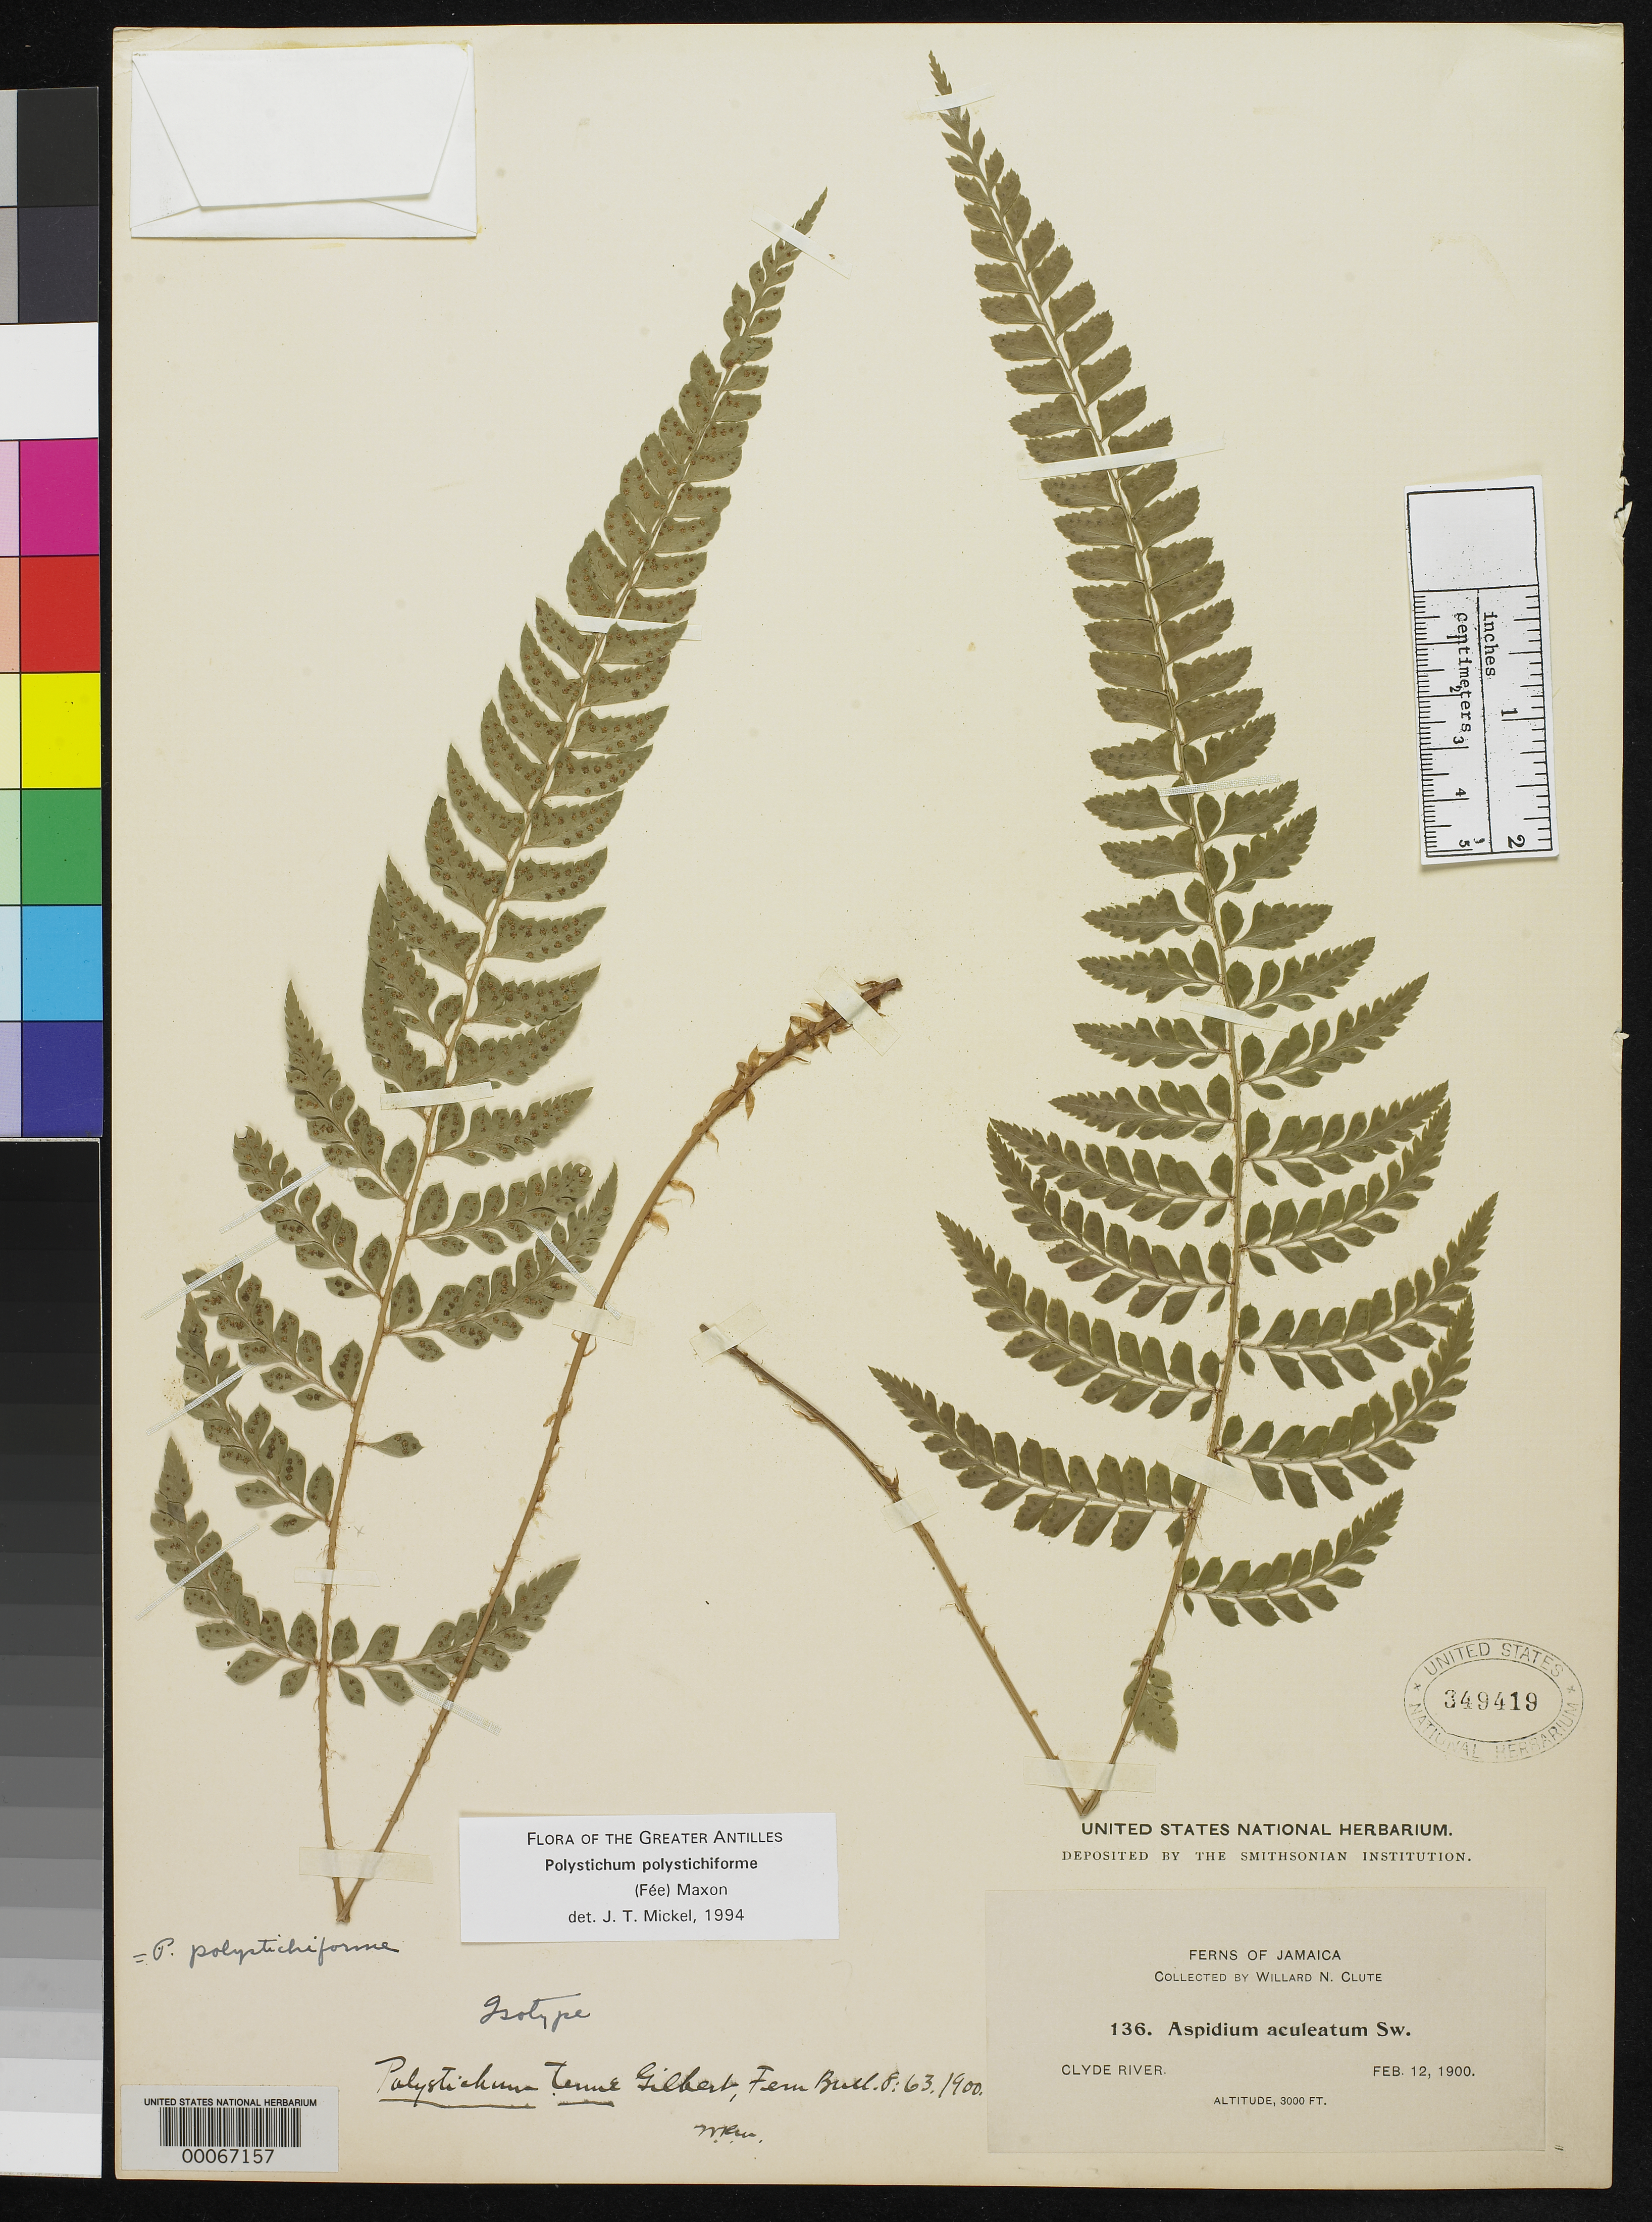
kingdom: Plantae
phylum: Tracheophyta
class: Polypodiopsida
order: Polypodiales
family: Dryopteridaceae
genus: Polystichum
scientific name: Polystichum tenue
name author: Gilbert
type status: Type Collection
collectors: W. N. Clute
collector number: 136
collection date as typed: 12 Feb 1900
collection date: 1900-02-12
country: Jamaica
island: Greater Antilles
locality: Clyde River.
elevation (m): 914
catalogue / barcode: US 349419